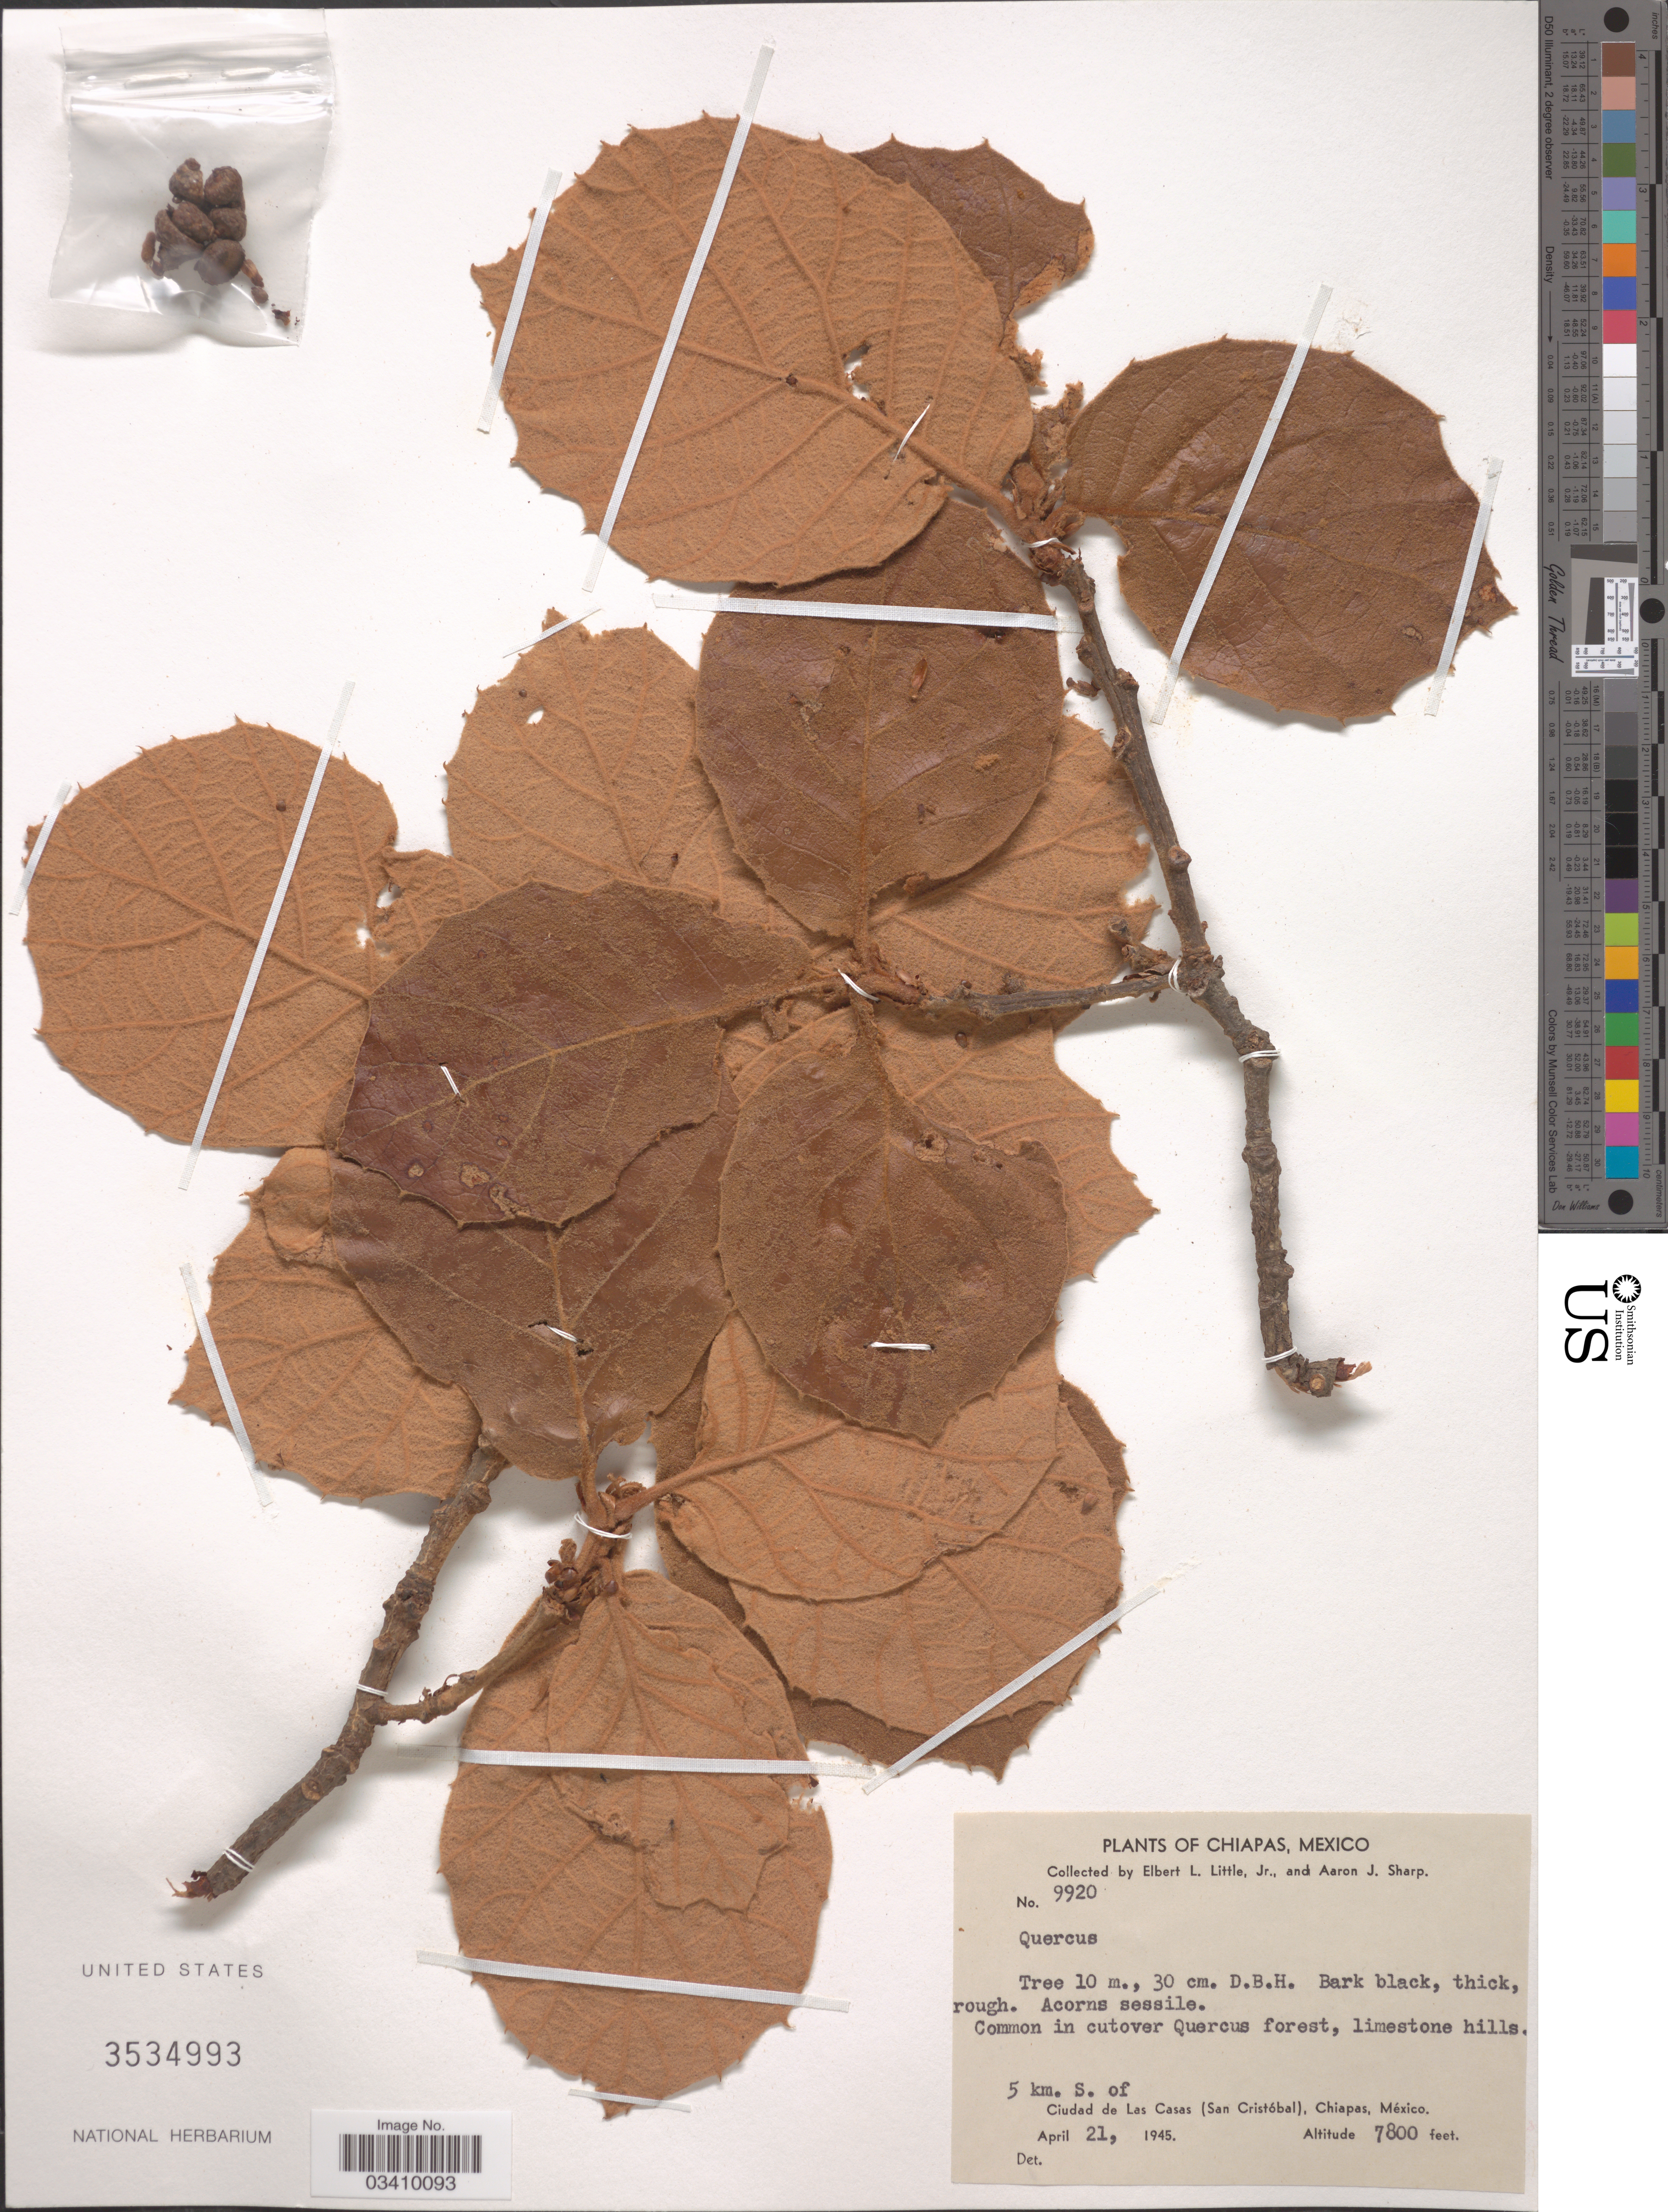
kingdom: Plantae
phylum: Tracheophyta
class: Magnoliopsida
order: Fagales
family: Fagaceae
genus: Quercus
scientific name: Quercus sp.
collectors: E. L. Little & Mrs A. J. Sharp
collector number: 9920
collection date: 1945-04-21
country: Mexico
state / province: Chiapas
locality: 5 km. S. of Ciudad de Las Casas (San Cristóbal).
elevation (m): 2377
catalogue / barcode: US 3534993